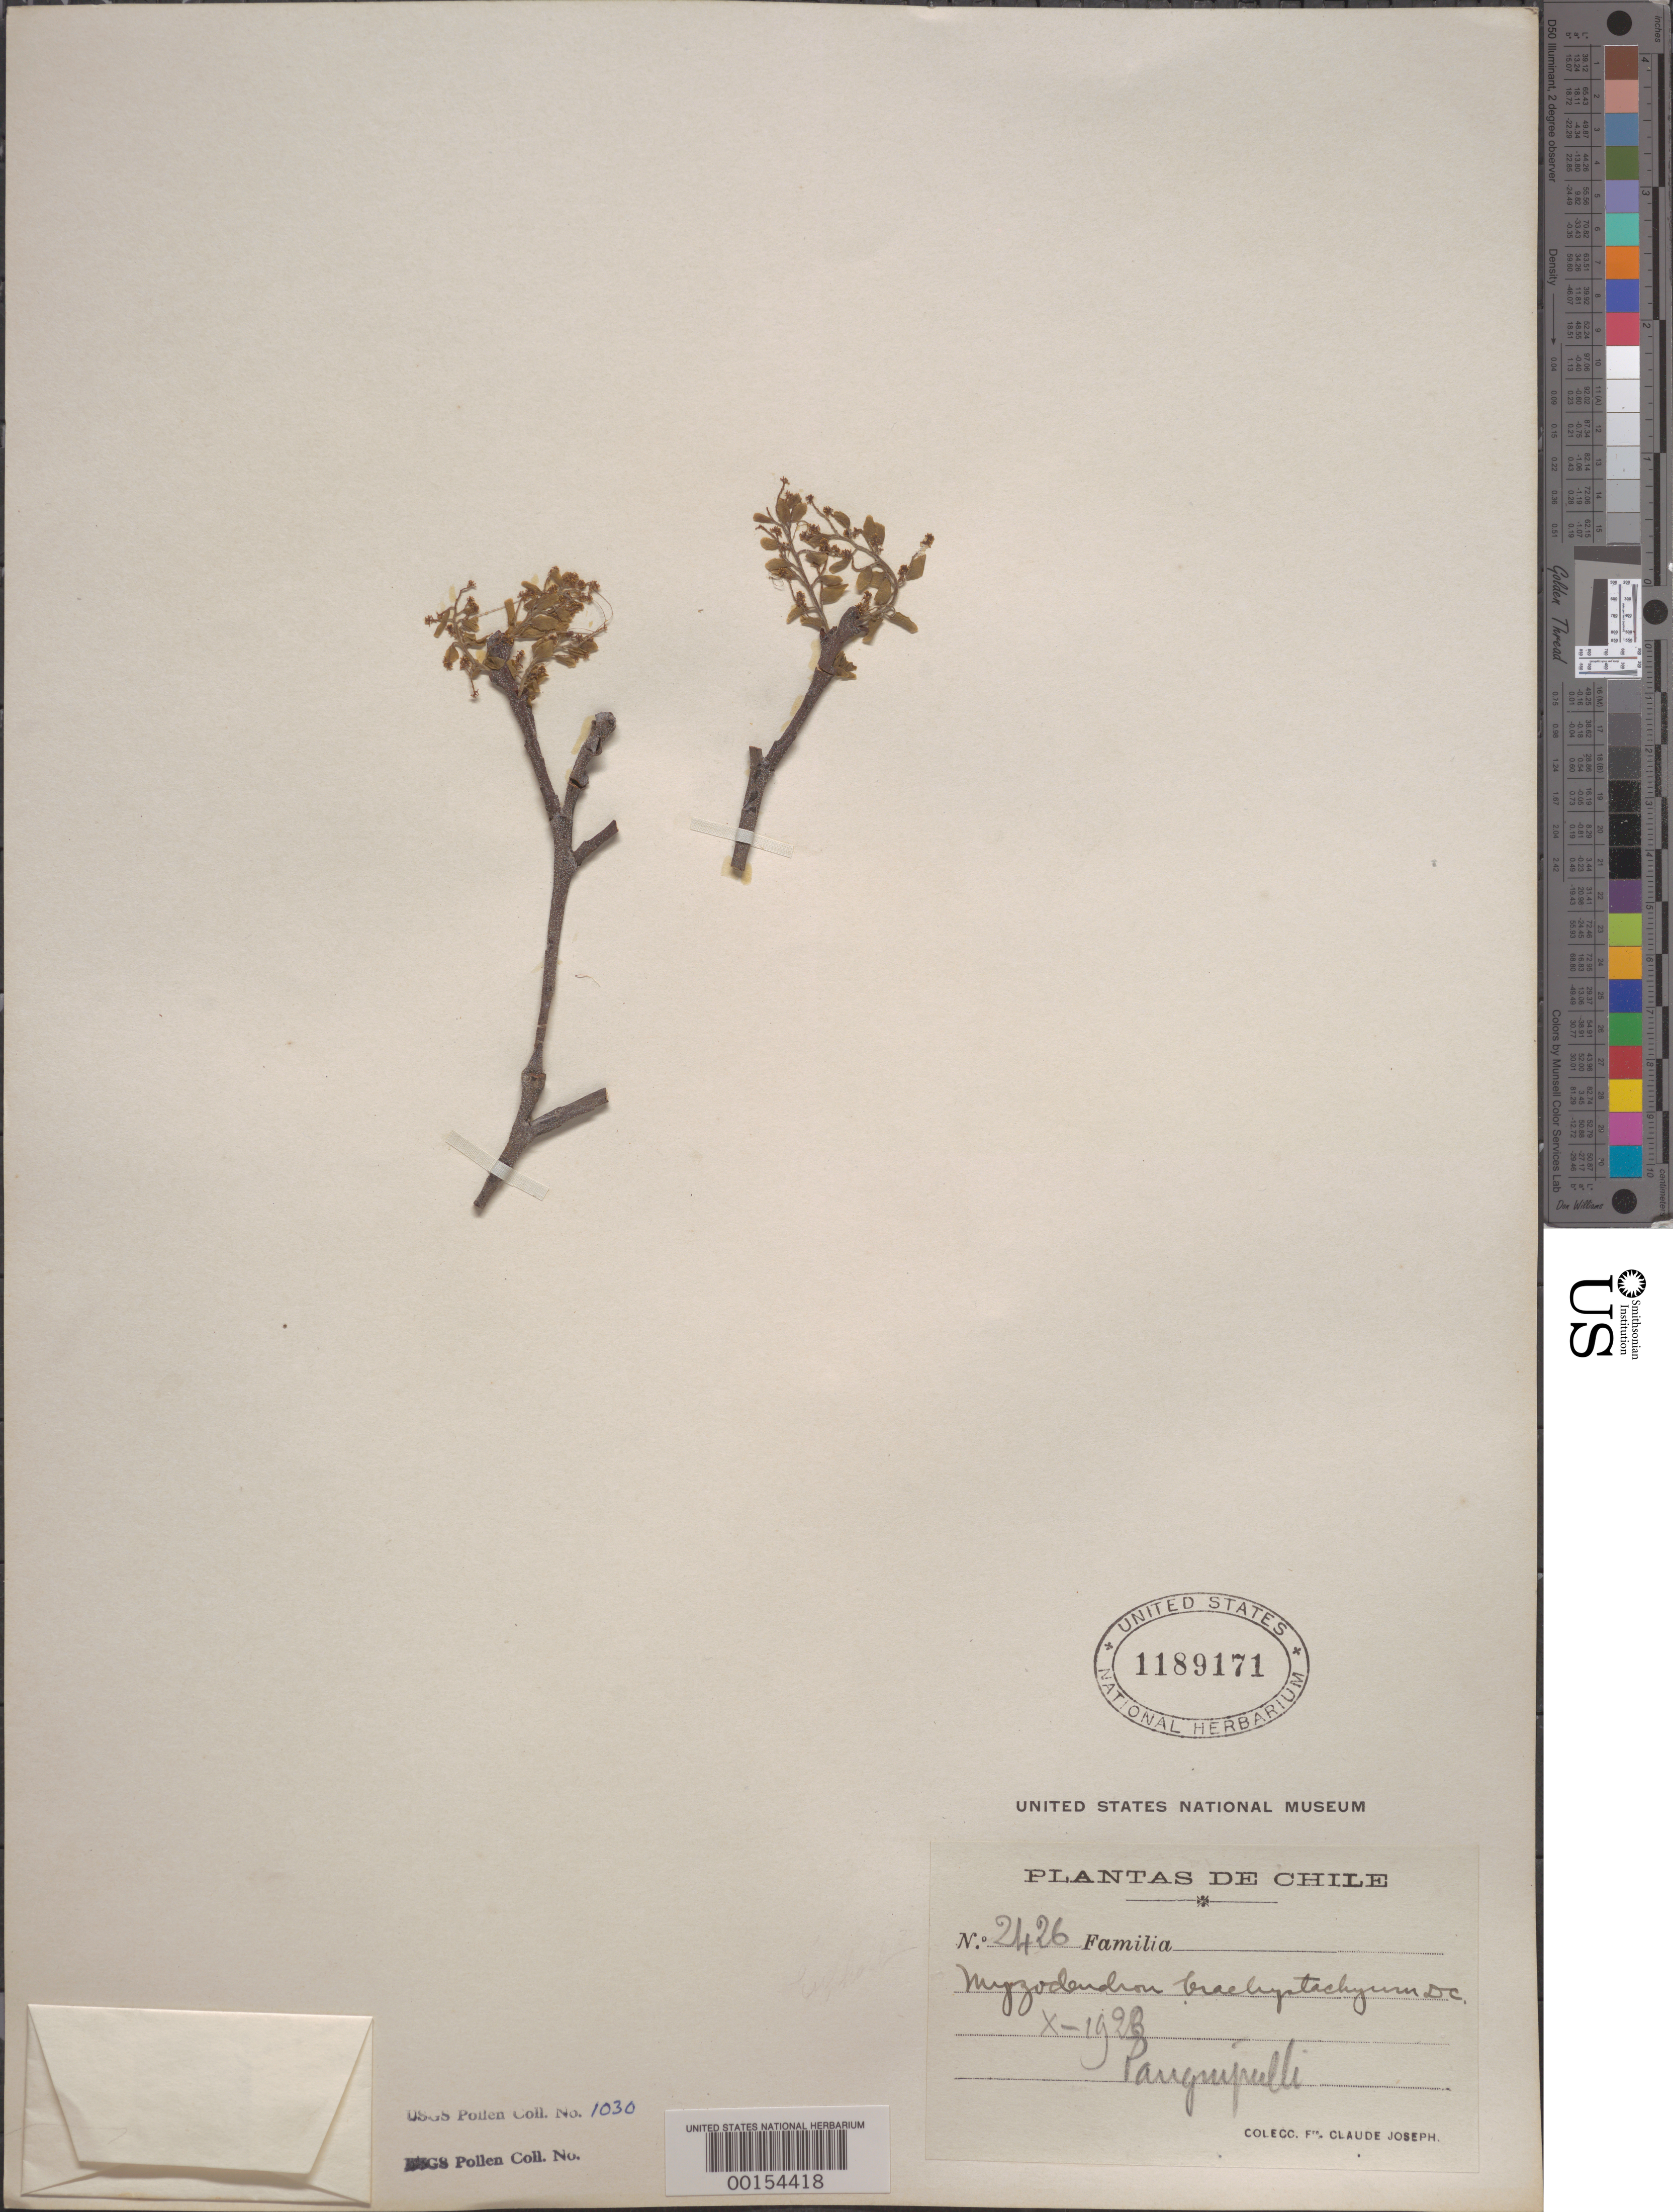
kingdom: Plantae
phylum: Tracheophyta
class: Magnoliopsida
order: Santalales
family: Misodendraceae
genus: Misodendrum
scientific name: Misodendrum brachystachyum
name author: DC.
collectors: Frere Claude Joseph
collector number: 2426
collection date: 1928-10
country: Chile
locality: Panguipulli.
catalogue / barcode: US 1189171